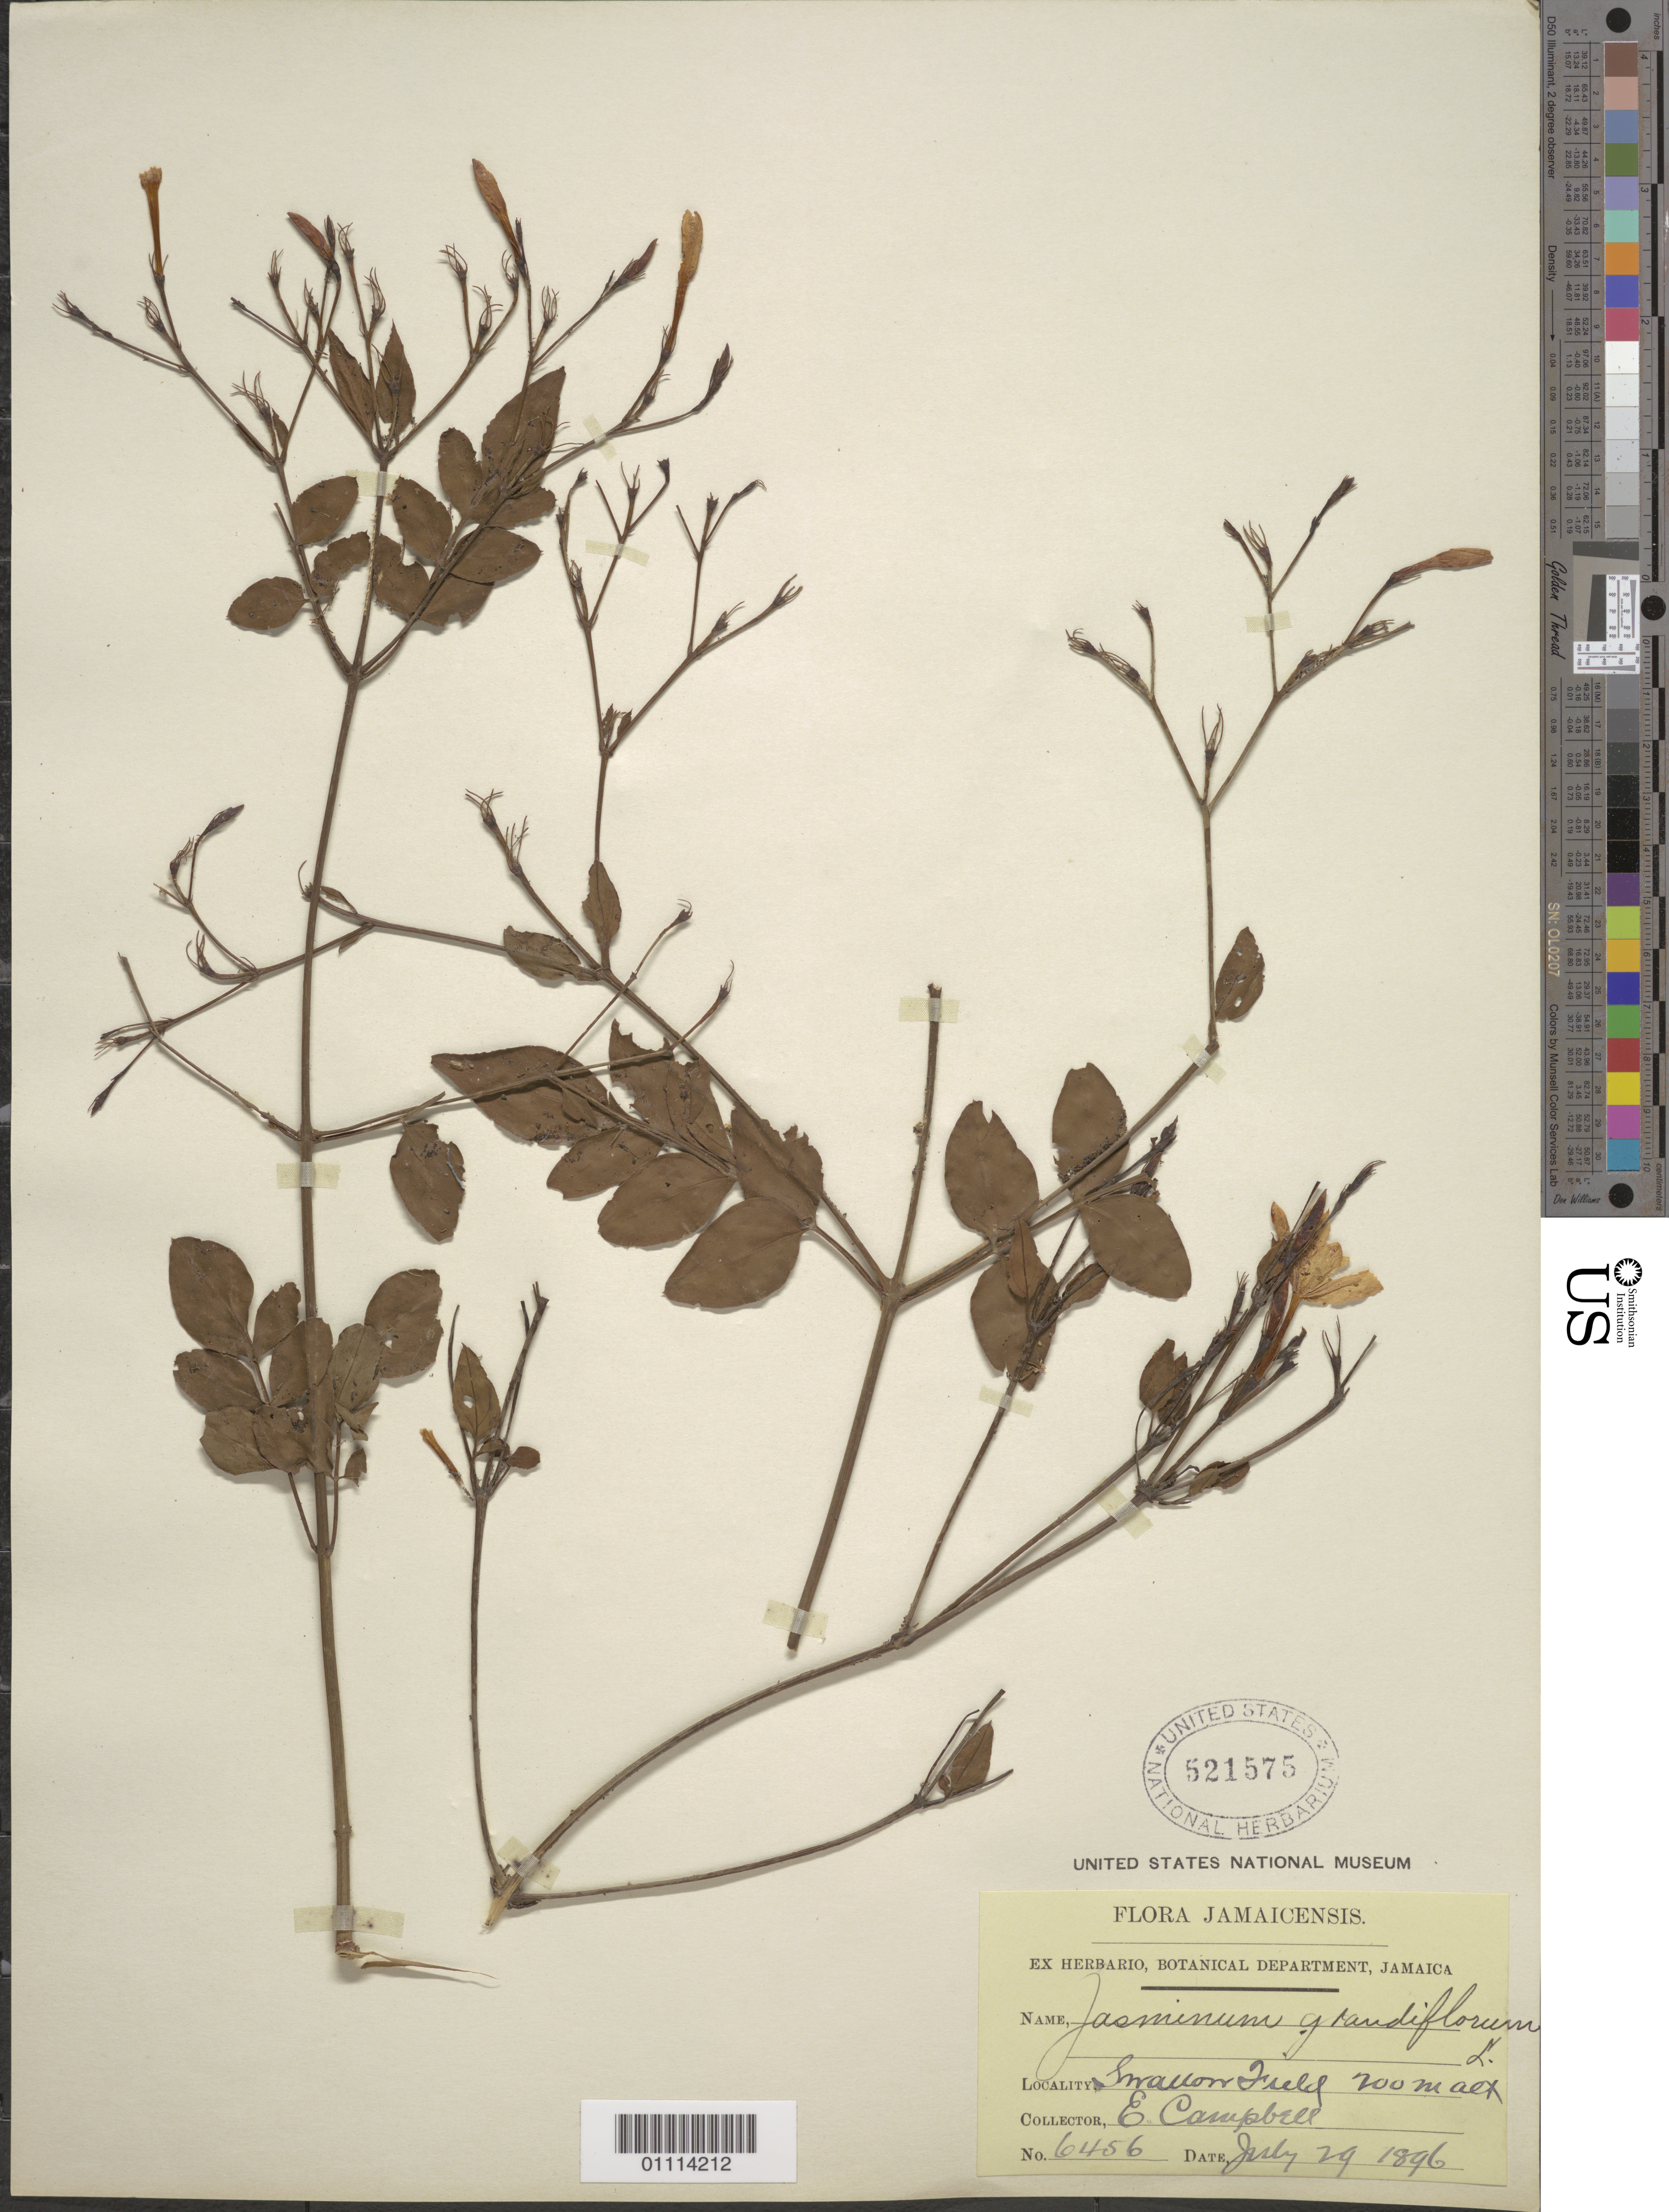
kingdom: Plantae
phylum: Tracheophyta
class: Magnoliopsida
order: Lamiales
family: Oleaceae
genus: Jasminum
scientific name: Jasminum grandiflorum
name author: L.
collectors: E. Campbell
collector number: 6456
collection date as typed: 29 Jul 1896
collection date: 1896-07-29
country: Jamaica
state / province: Saint Andrew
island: Jamaica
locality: Swallow Field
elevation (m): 200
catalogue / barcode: US 521575